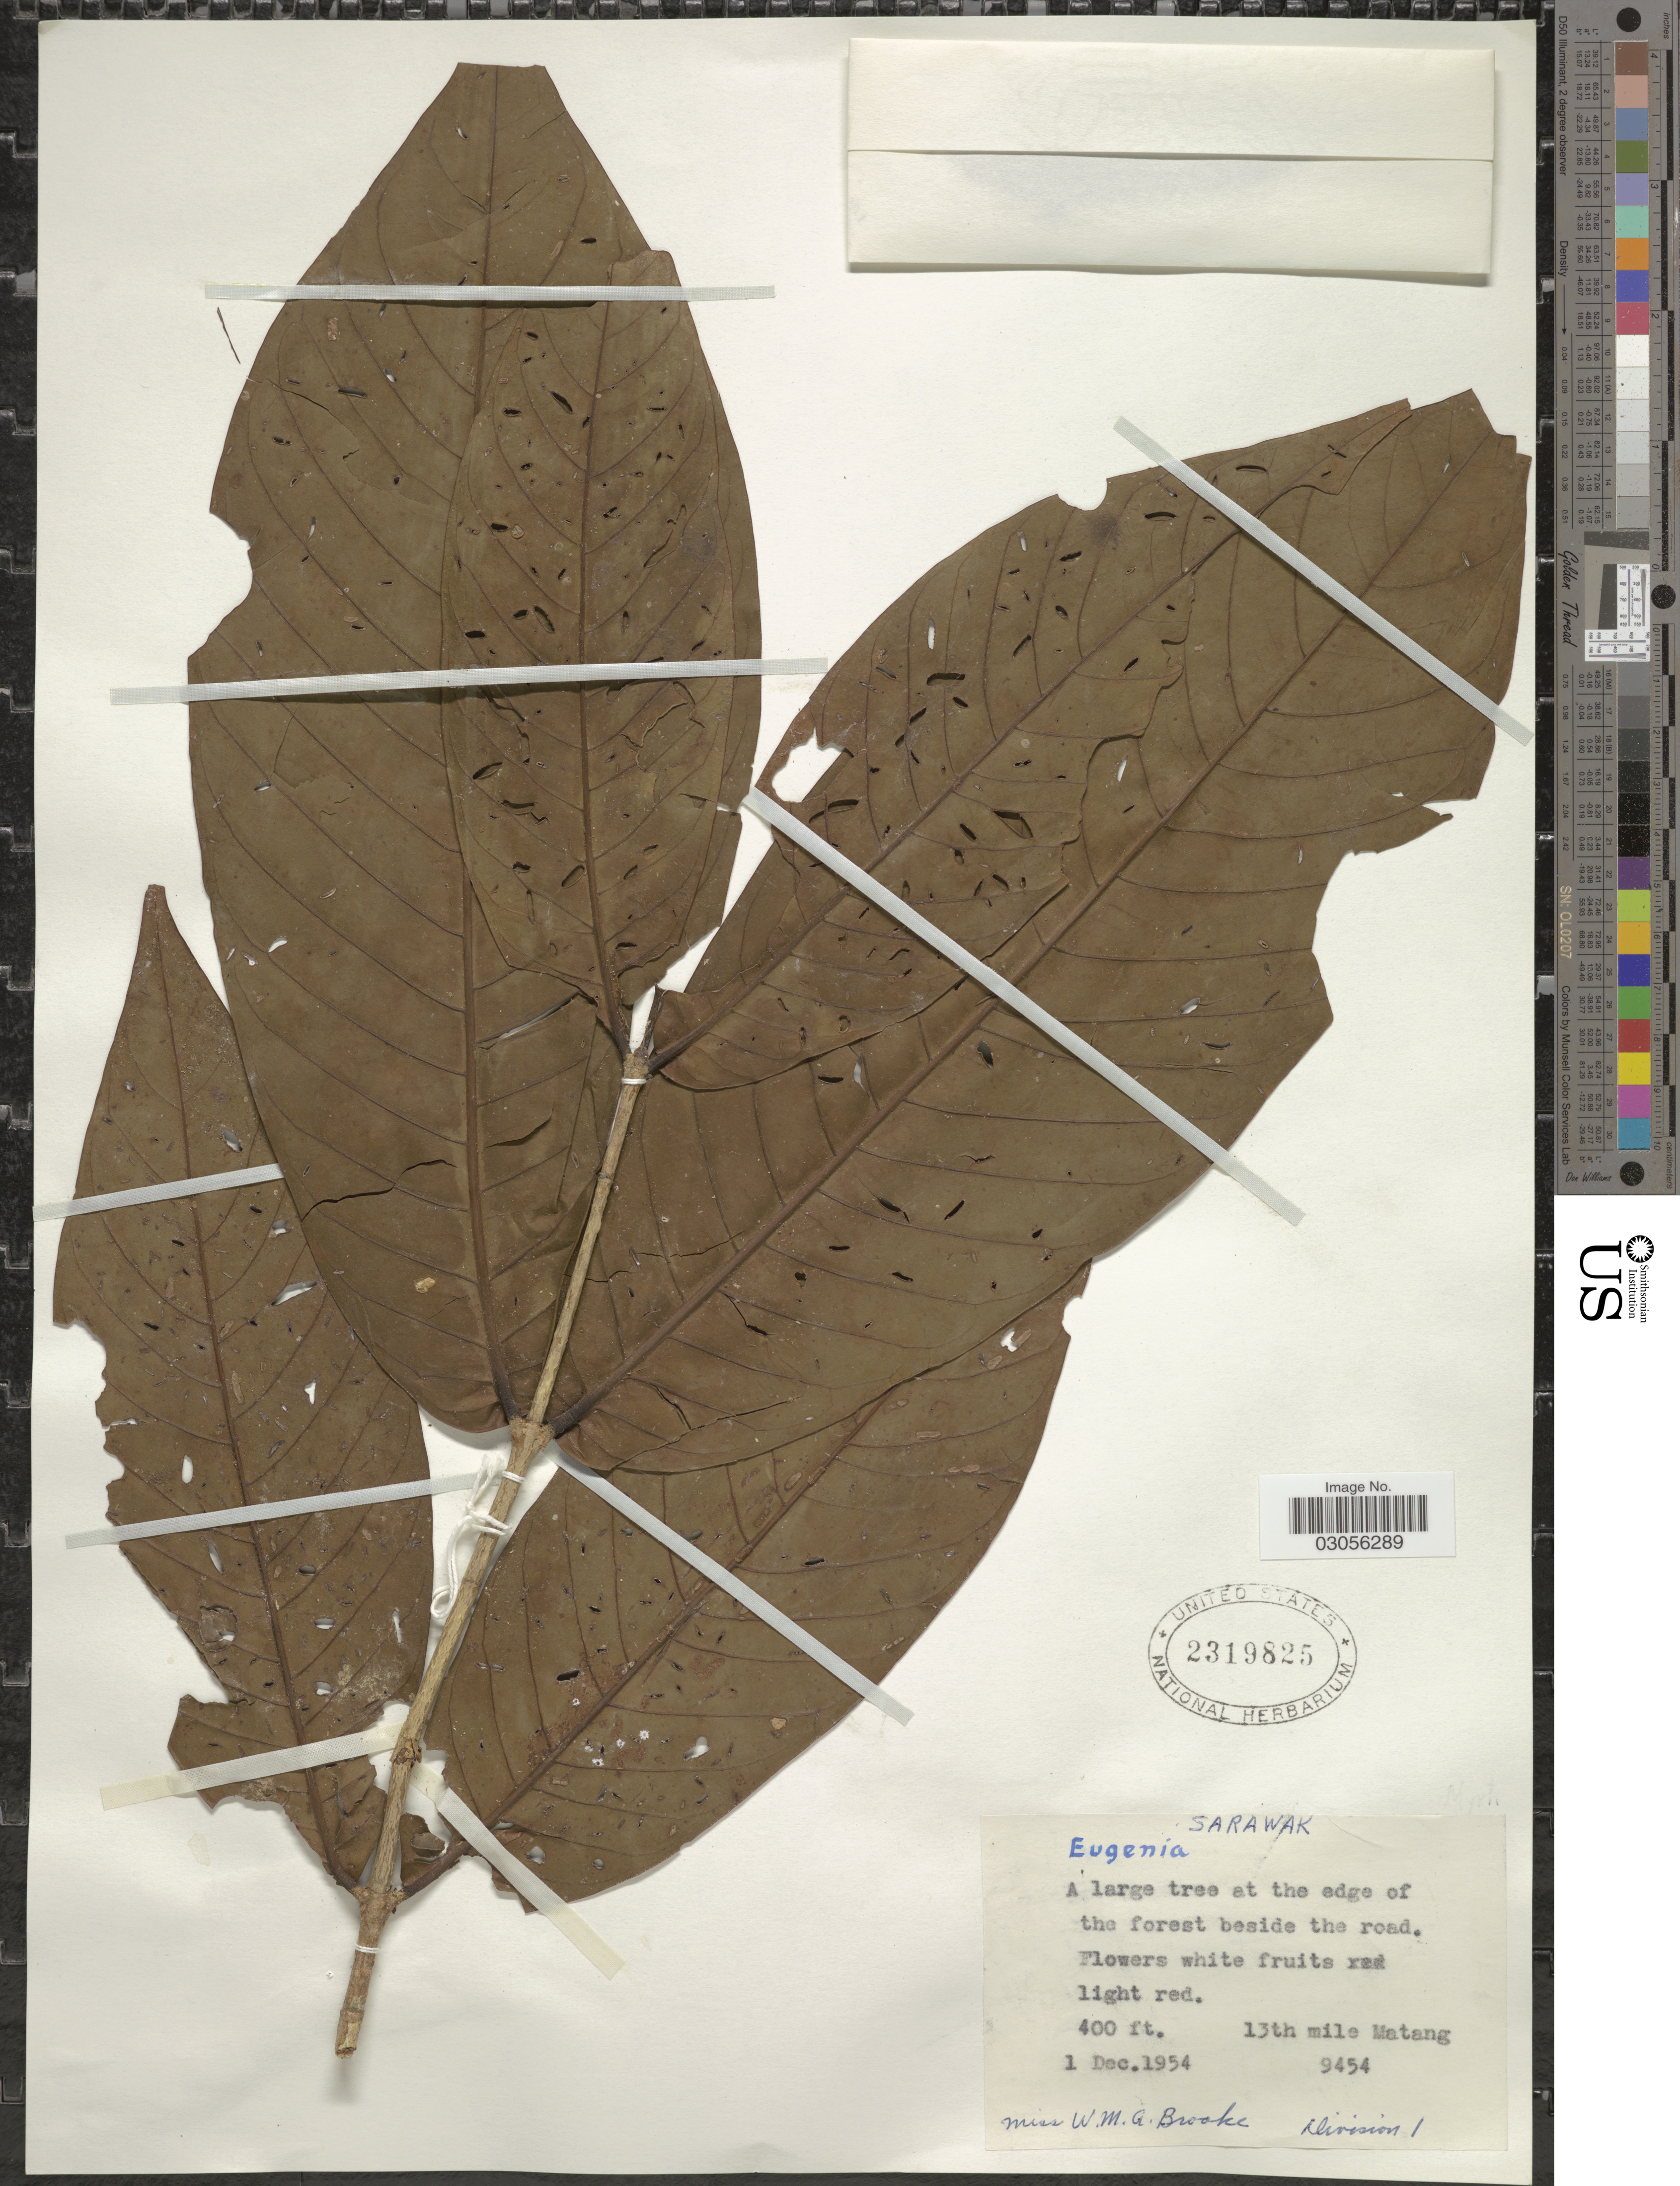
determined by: Strong, Mark T., (BOT), Smithsonian Institution - National Museum of Natural History (UNITED STATES)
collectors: W. Brooke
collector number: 9454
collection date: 1954-12-01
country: Malaysia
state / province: Sarawak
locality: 13th mile Matang.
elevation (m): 122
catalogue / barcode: US 2319825